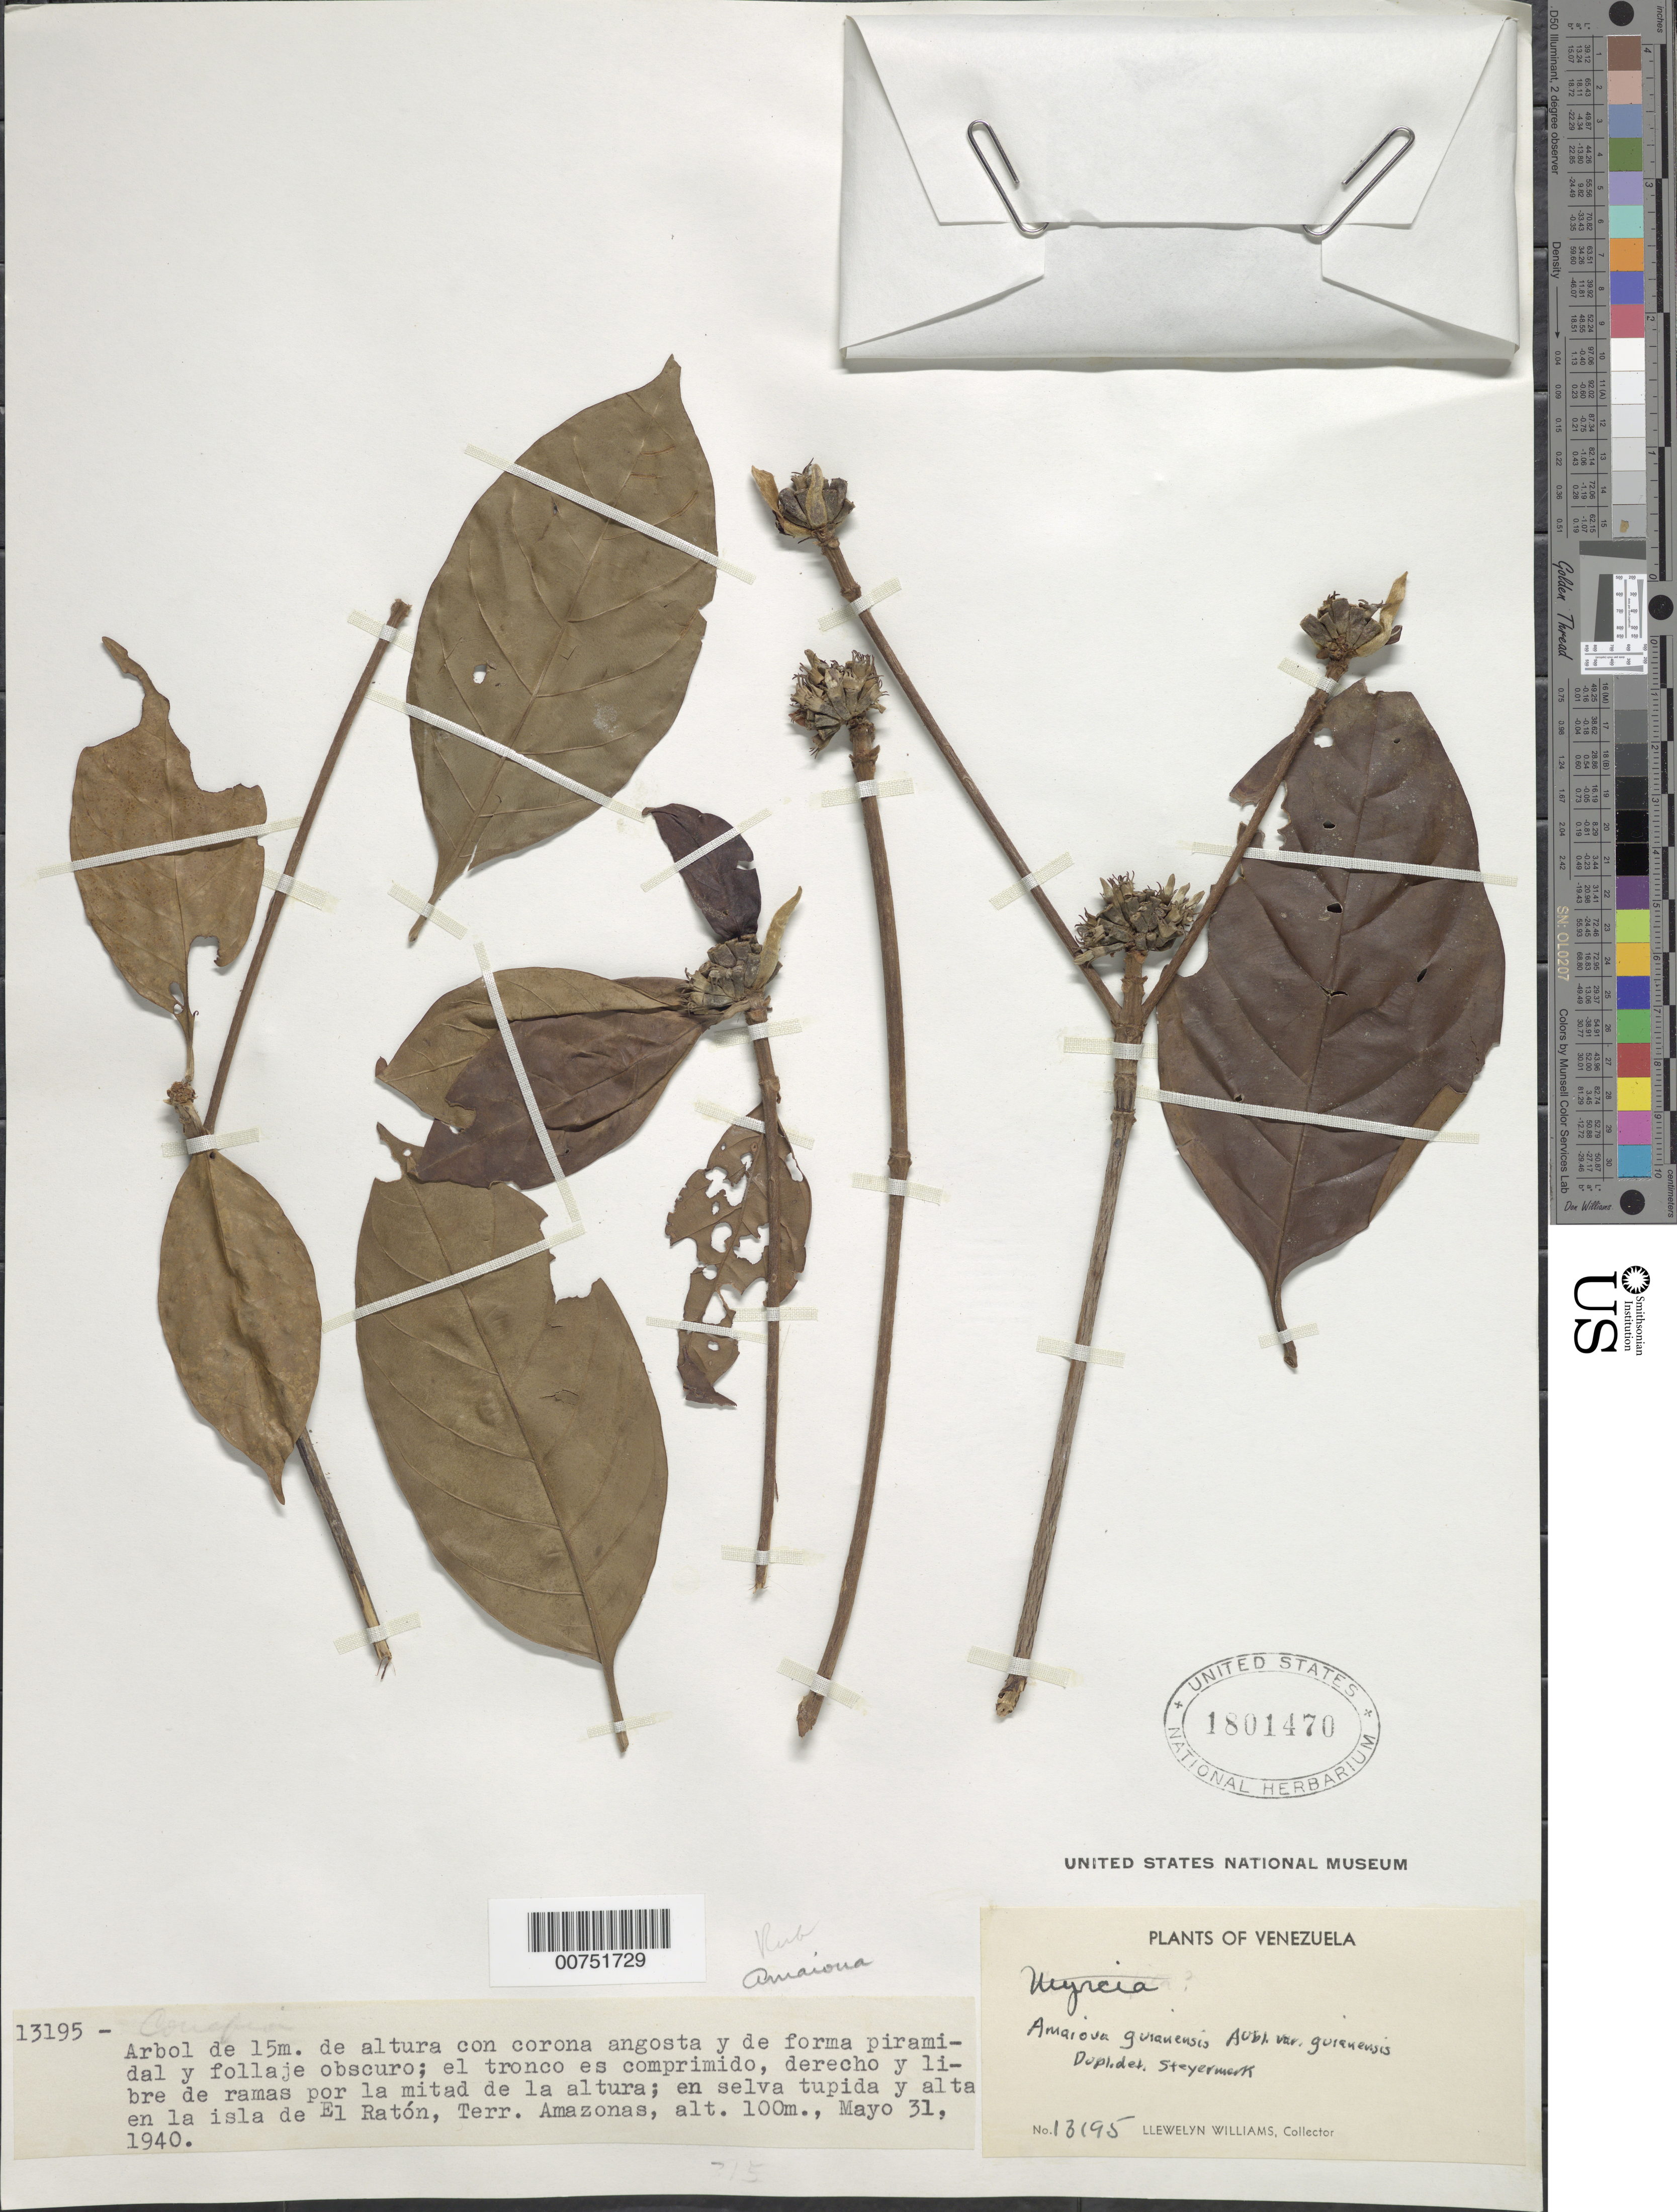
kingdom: Plantae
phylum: Tracheophyta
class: Magnoliopsida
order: Gentianales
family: Rubiaceae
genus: Amaioua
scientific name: Amaioua guianensis var. guianensis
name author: Aubl.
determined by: Steyermark, Julian A., (VEN)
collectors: Ll. Williams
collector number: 13195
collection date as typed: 31-May-40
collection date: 1940-05-31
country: Venezuela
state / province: Amazonas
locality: Isla de El Ratón, Alto Orinoco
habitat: Selva tupida y alta en la isla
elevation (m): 100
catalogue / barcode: US 1801470